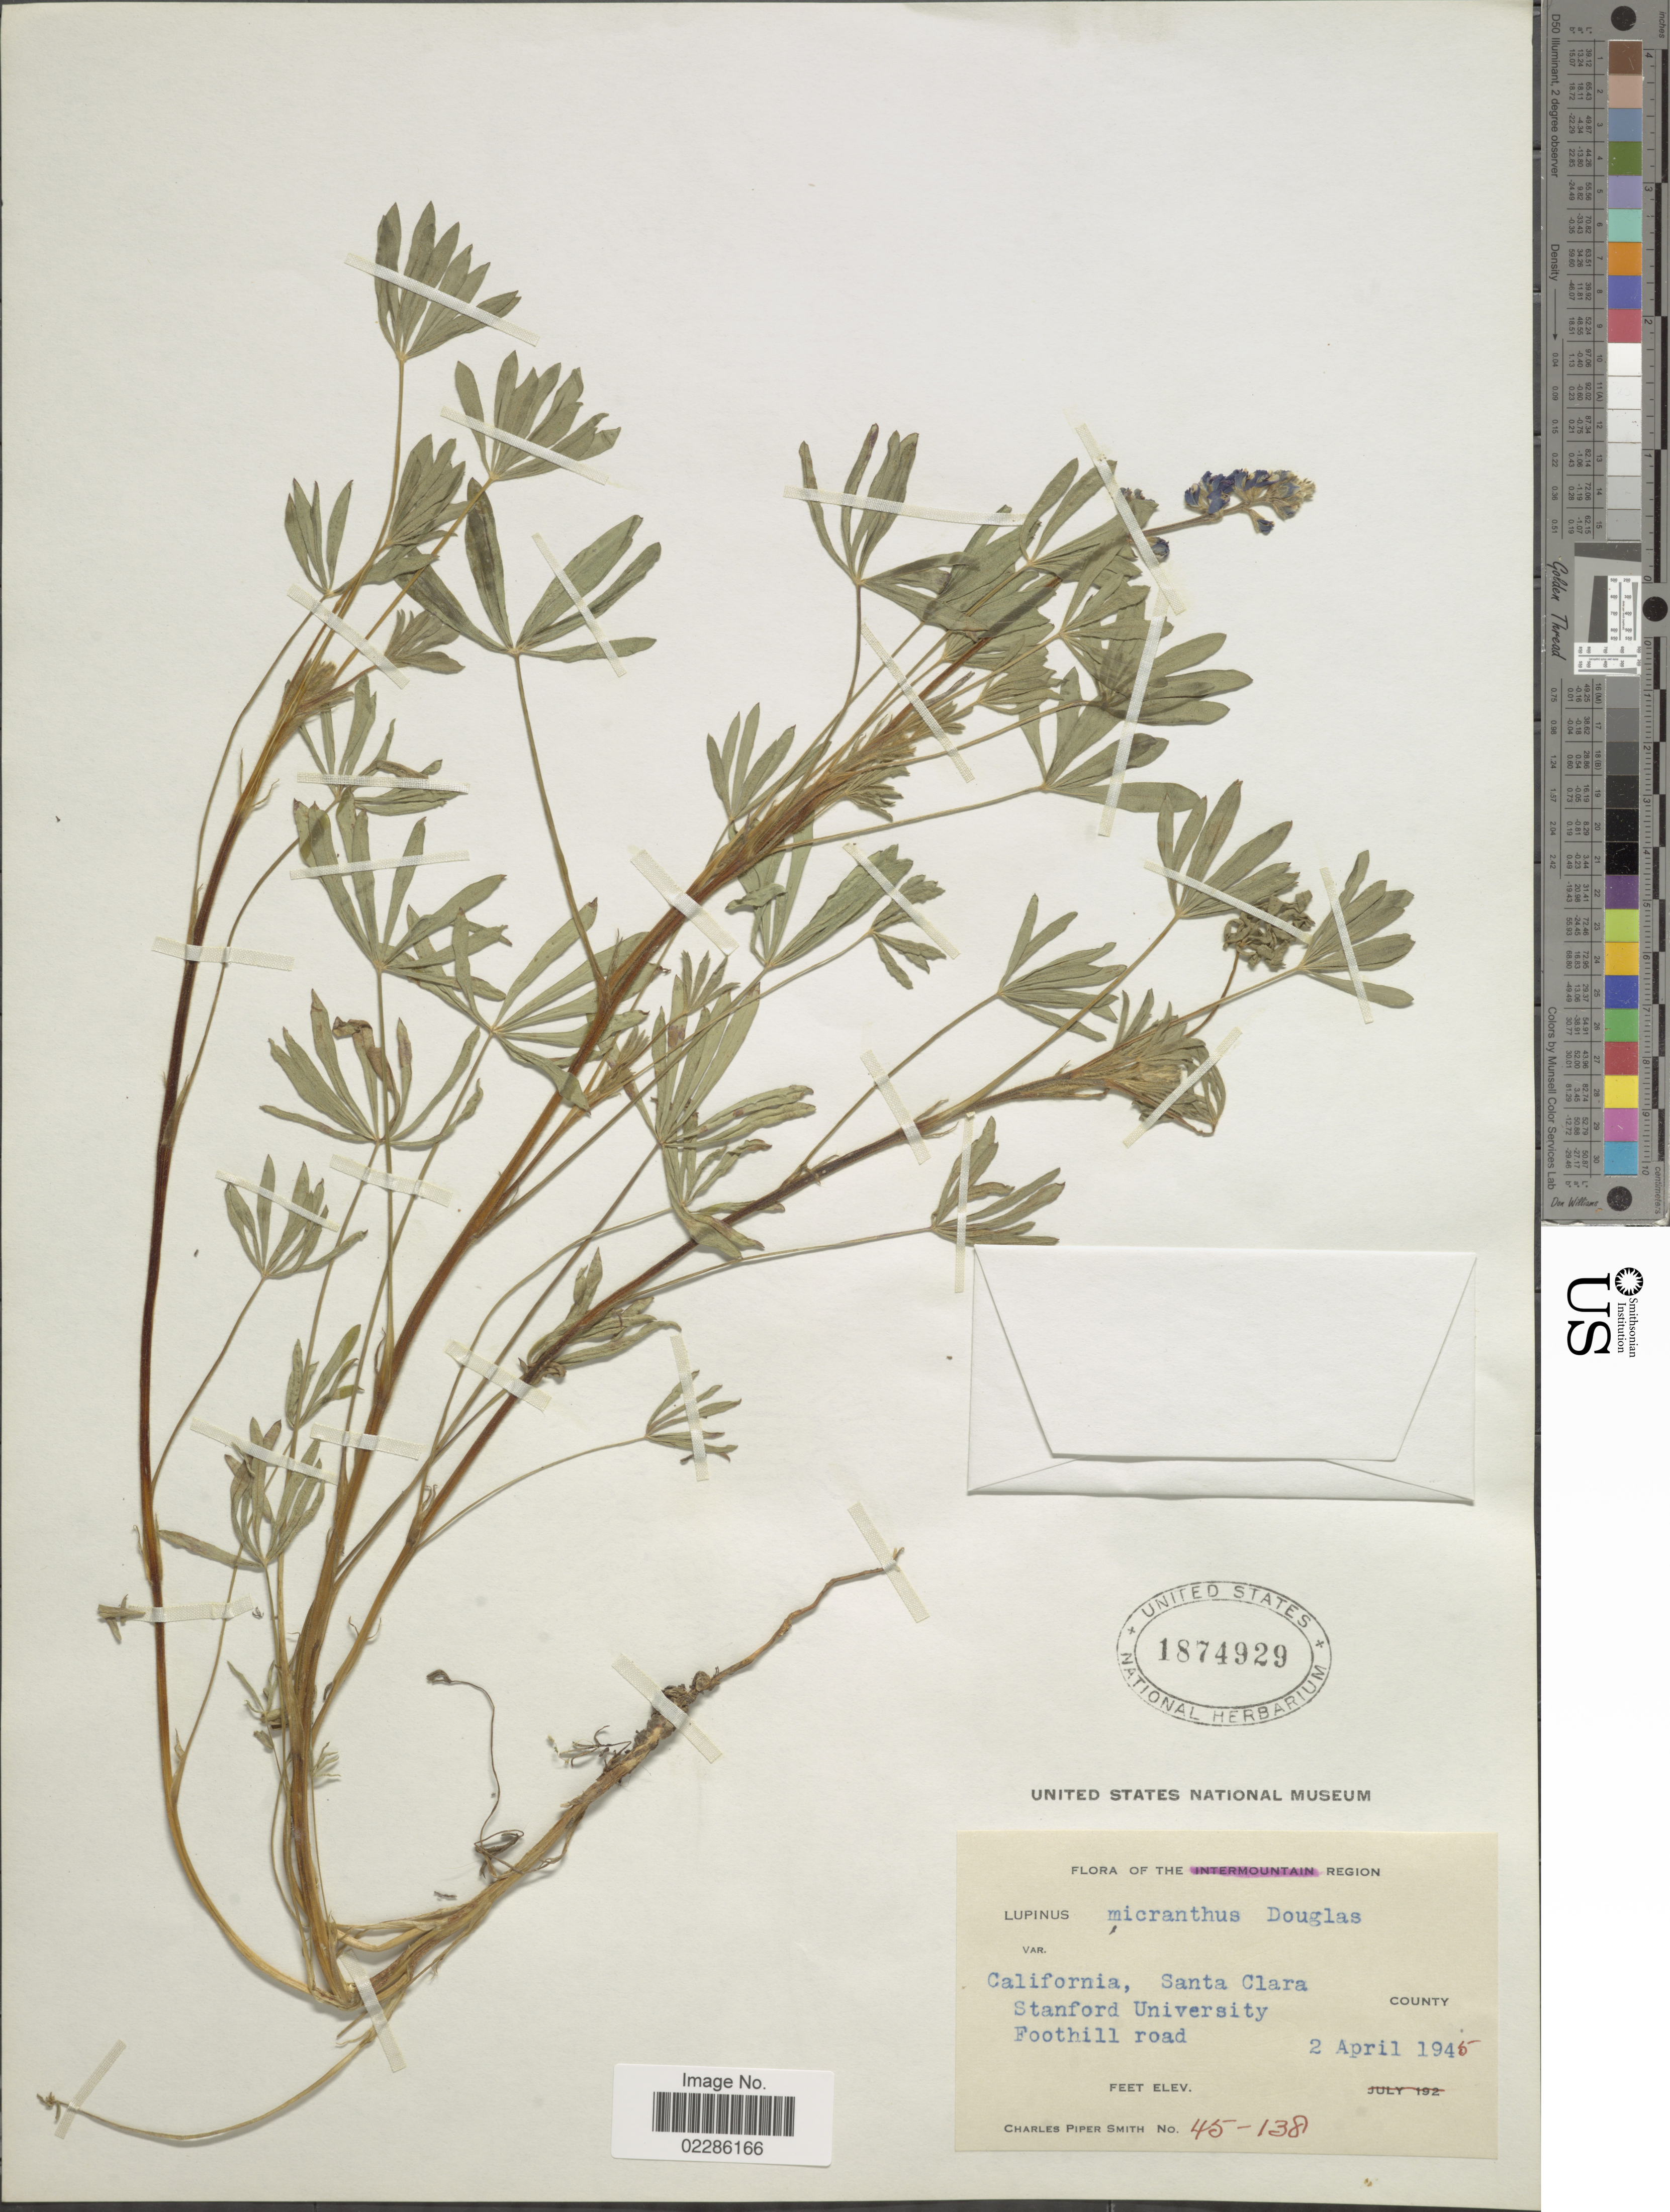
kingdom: Plantae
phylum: Tracheophyta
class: Magnoliopsida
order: Fabales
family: Fabaceae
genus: Lupinus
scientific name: Lupinus micranthus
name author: Douglas ex Lindl.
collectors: C. P. Smith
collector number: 45-138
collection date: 1945-04-02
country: United States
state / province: California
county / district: Santa Clara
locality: The Intermountain Region, Santa Clara County, Standford University, Foothill road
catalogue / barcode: US 1874929